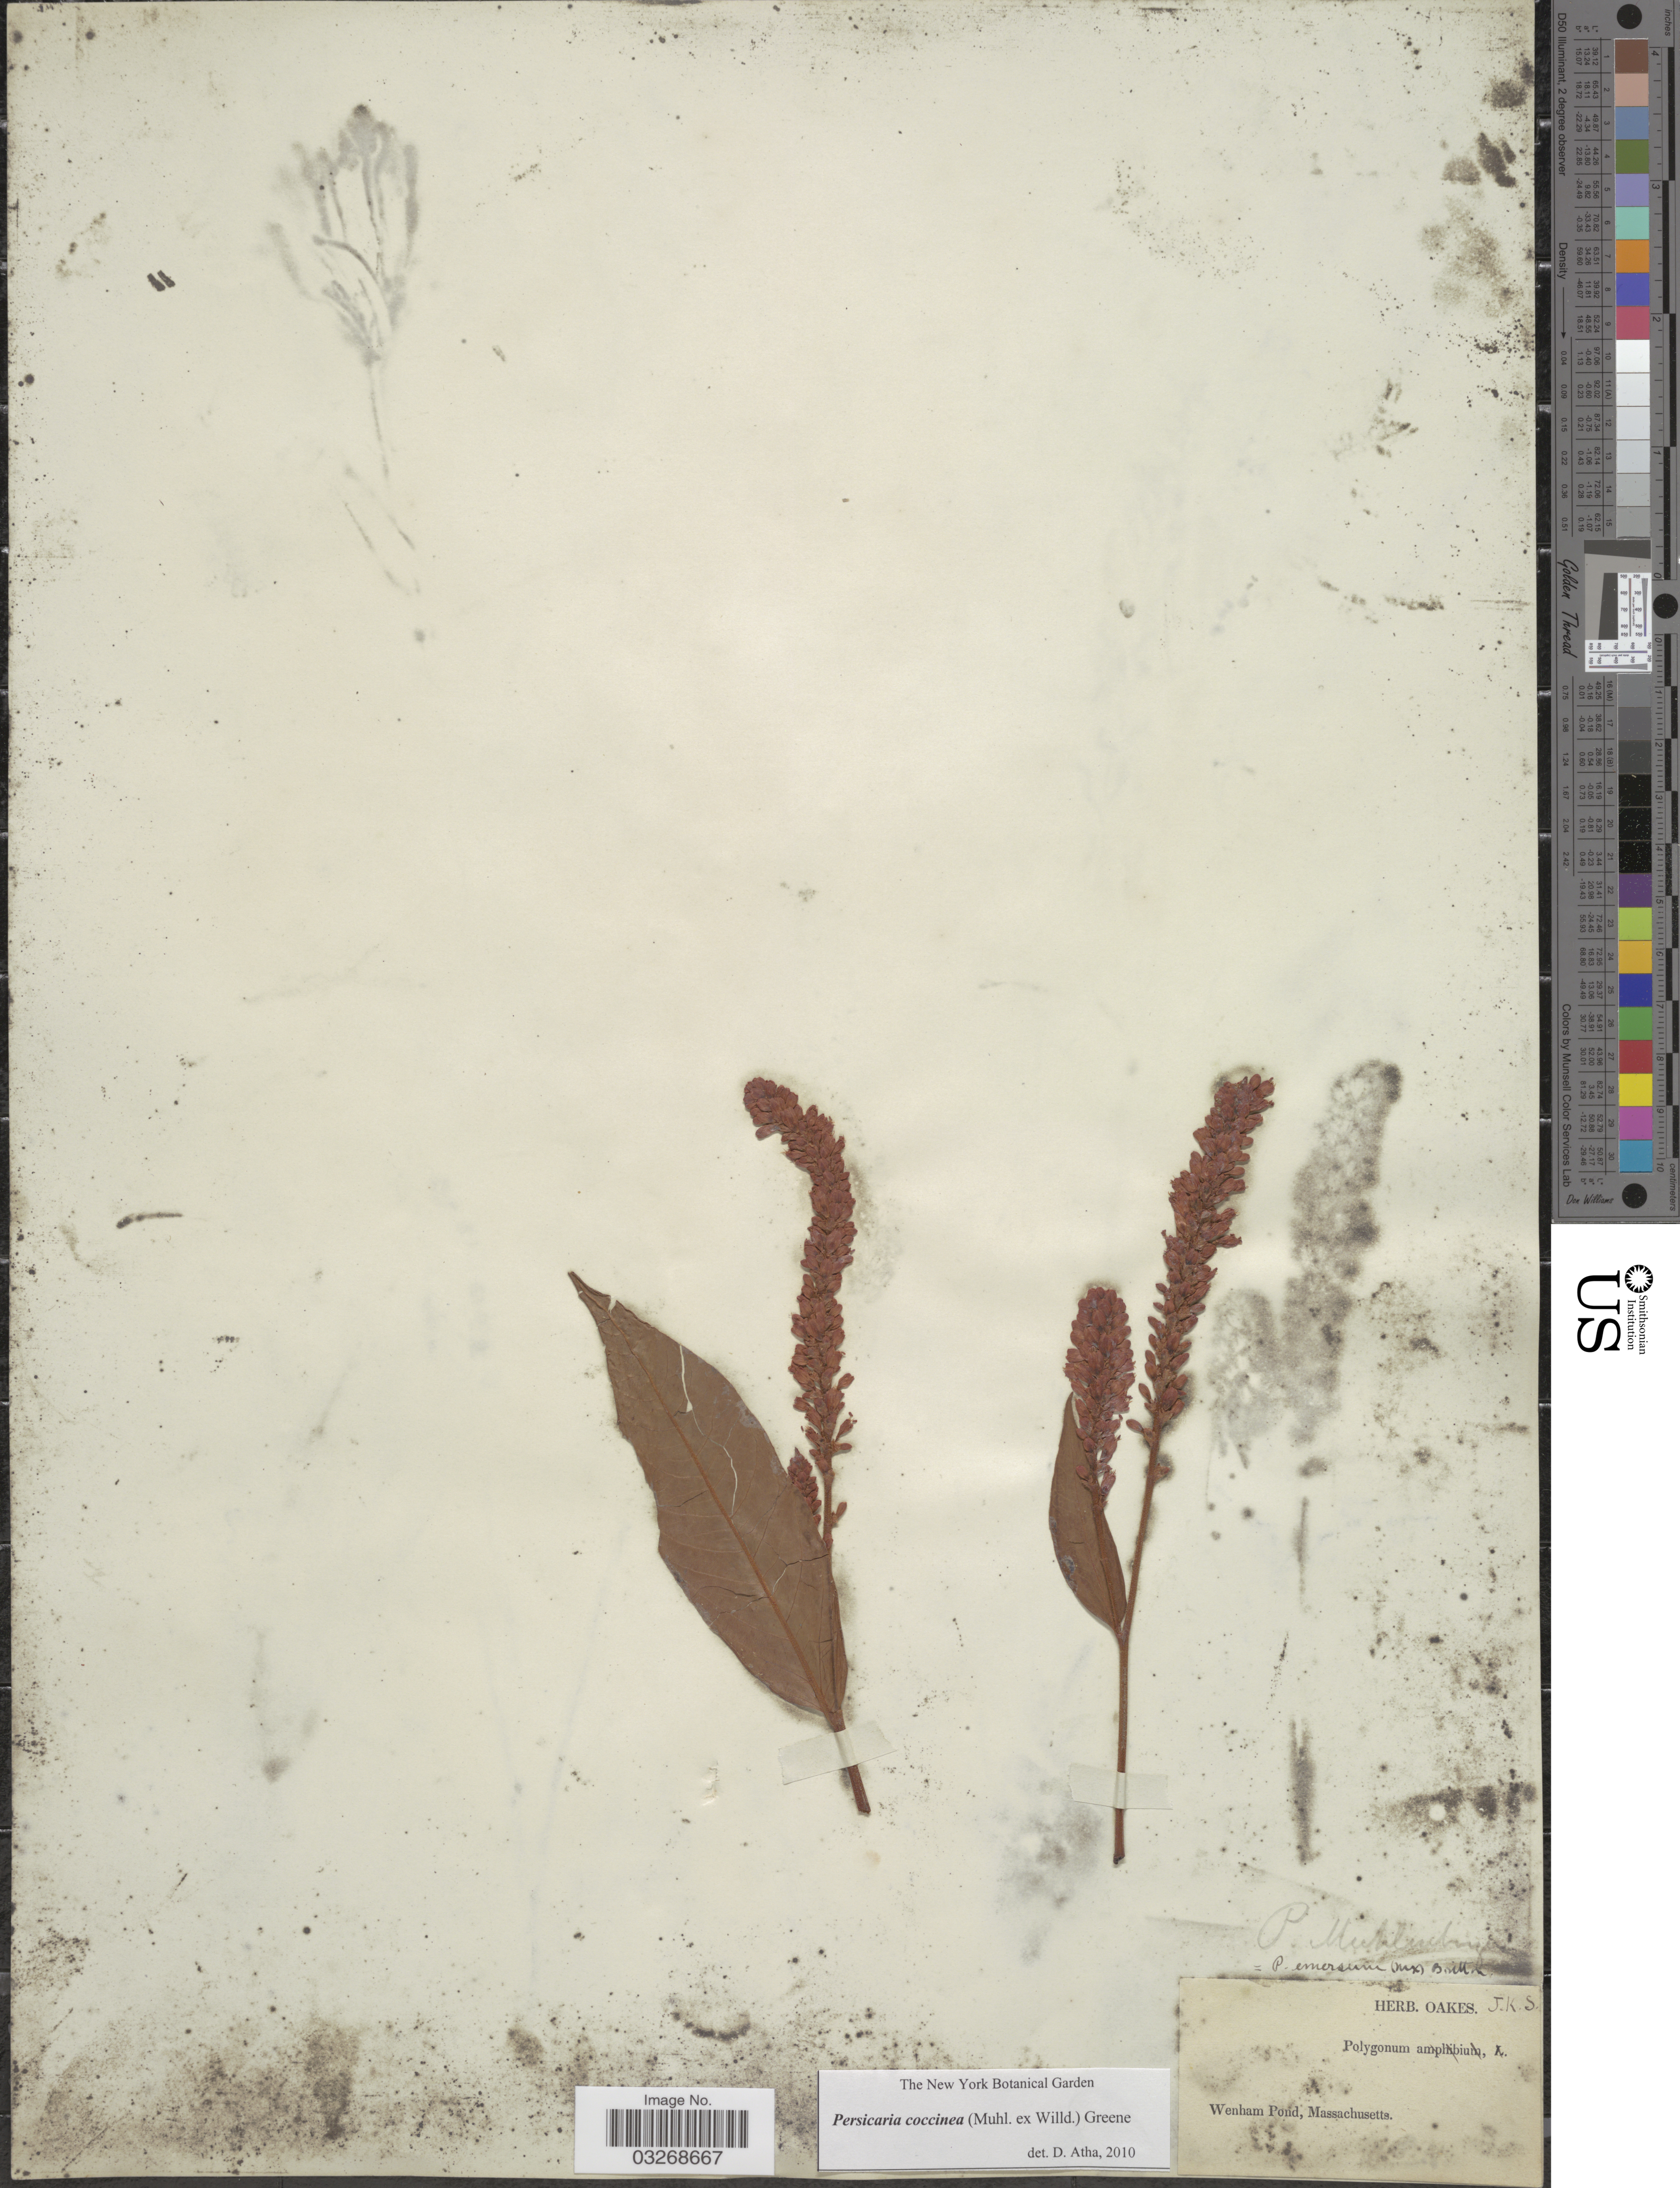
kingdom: Plantae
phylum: Tracheophyta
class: Magnoliopsida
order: Caryophyllales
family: Polygonaceae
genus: Persicaria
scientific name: Persicaria coccinea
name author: (Muhl. ex Willd.) Greene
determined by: Atha, D. E.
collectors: ex herb. Oakes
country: United States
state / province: Massachusetts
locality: Wenham Pond.